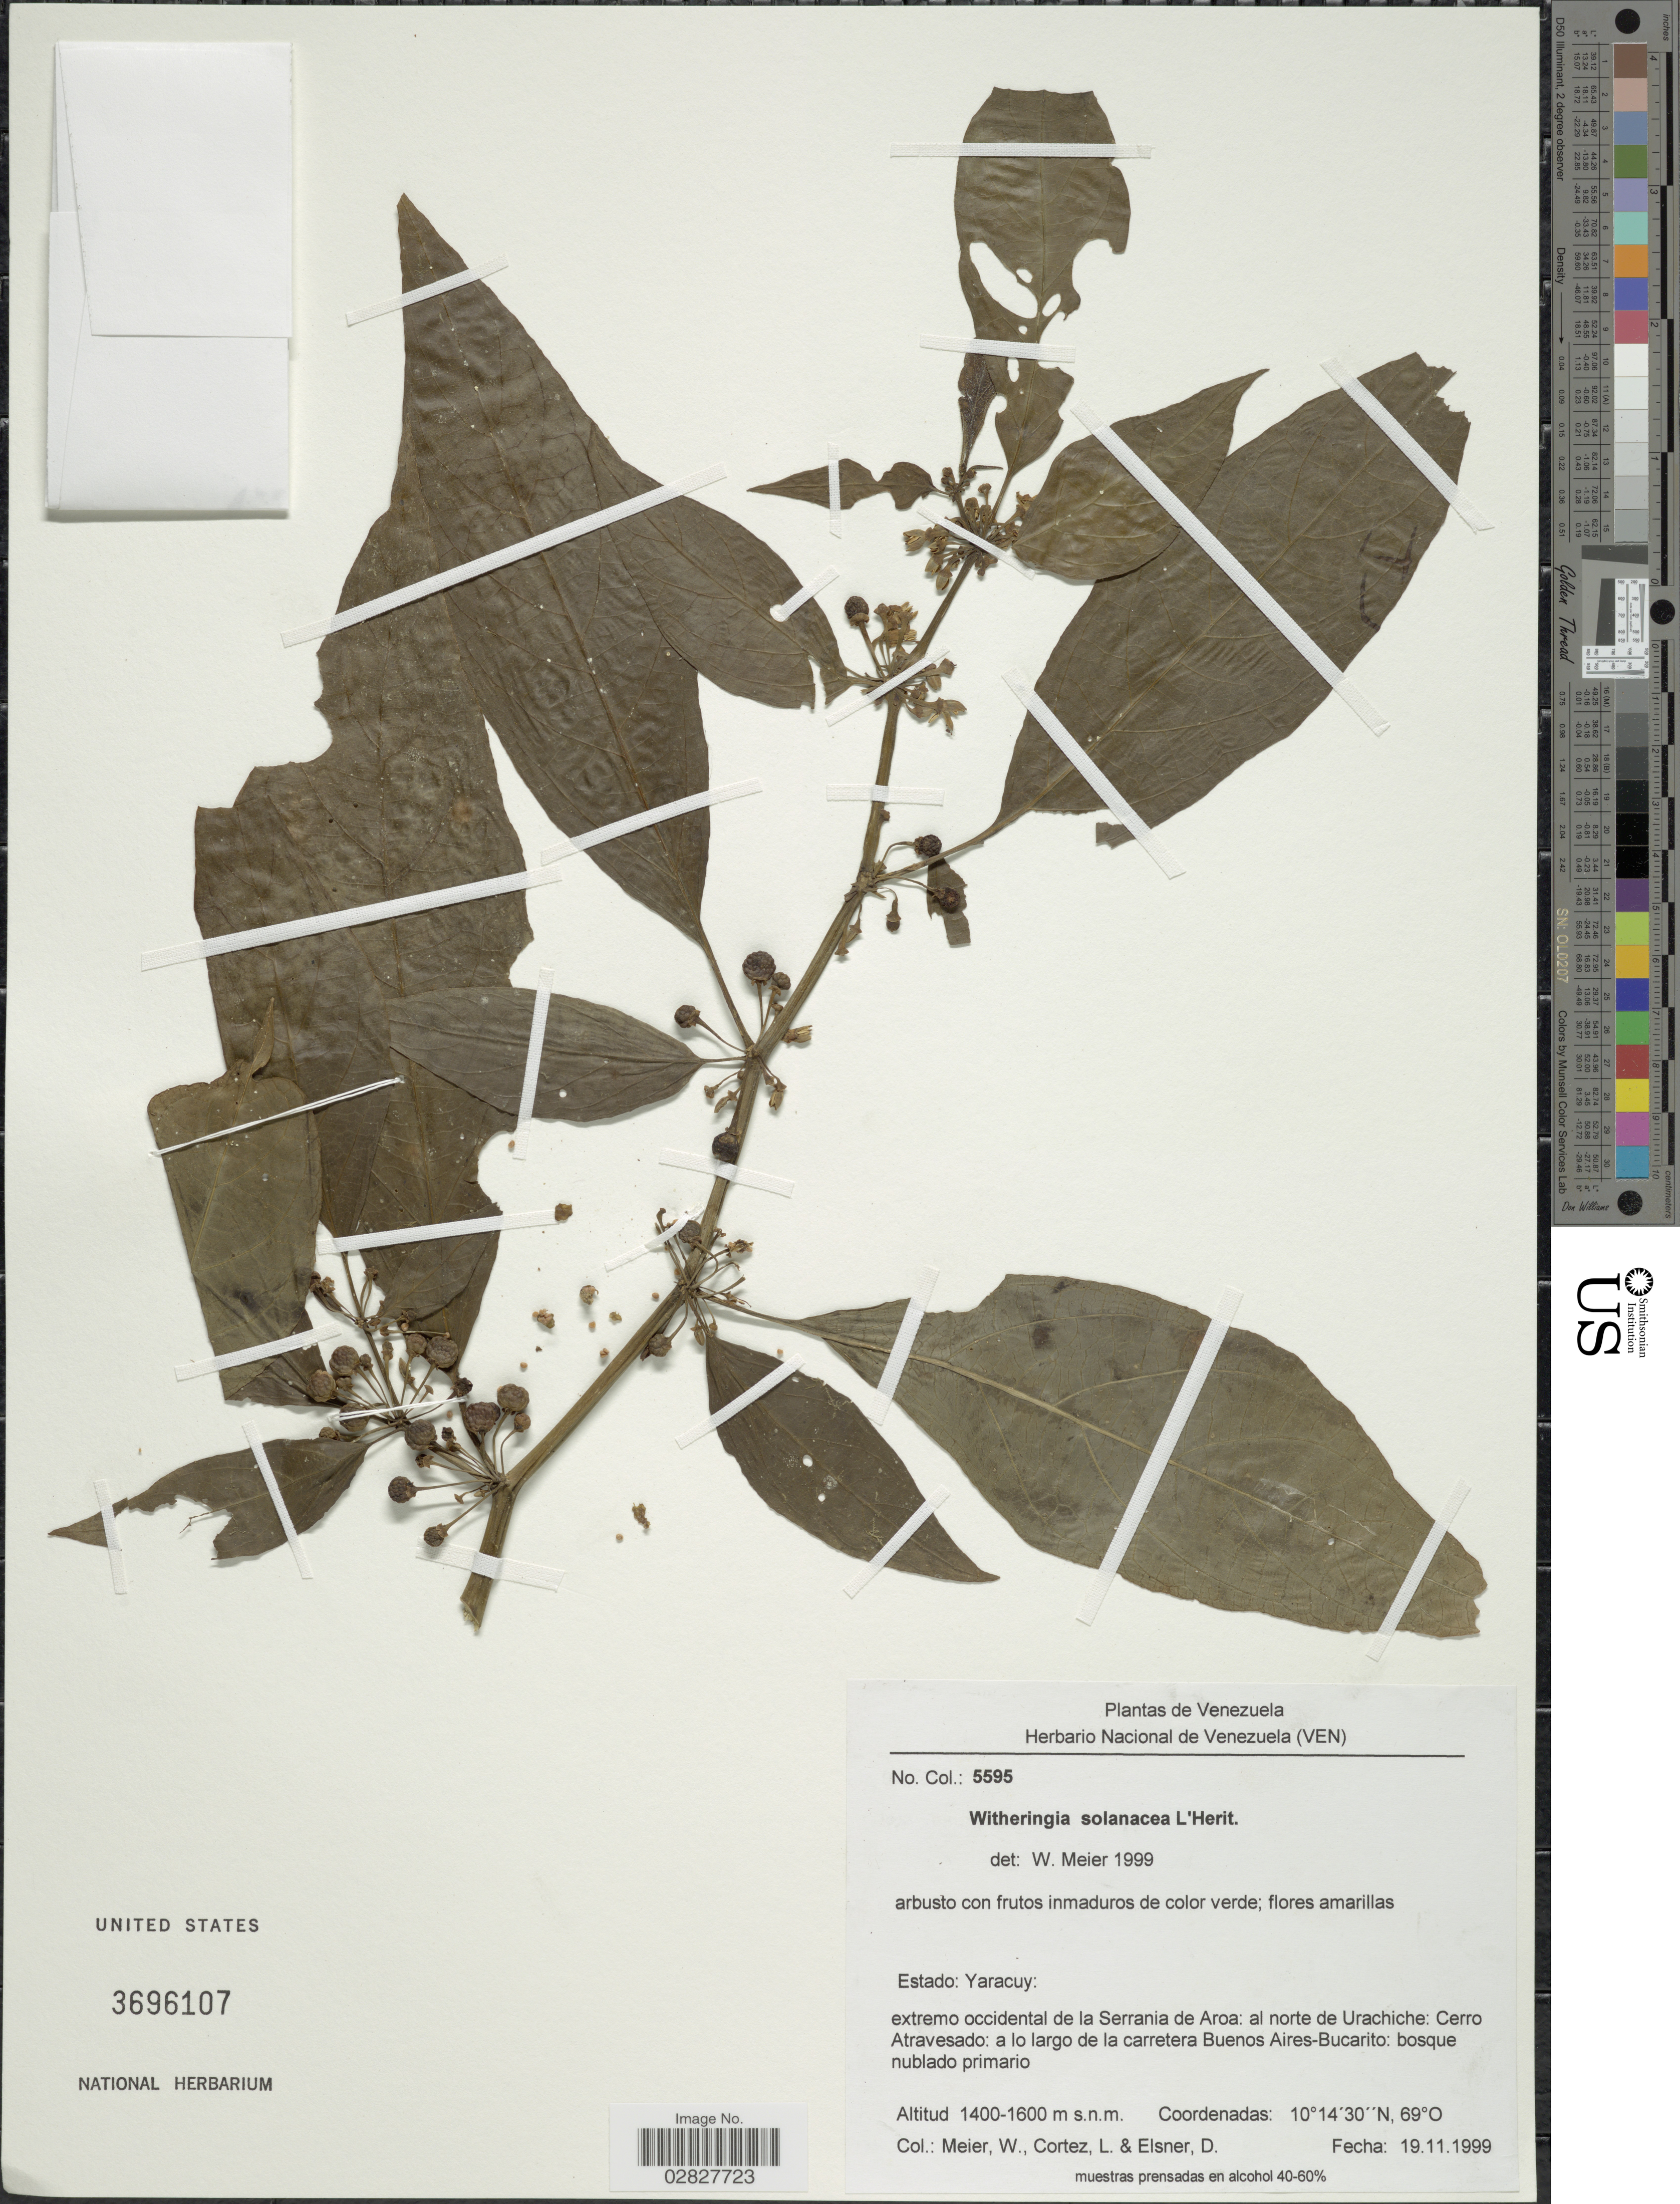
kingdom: Plantae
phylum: Tracheophyta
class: Magnoliopsida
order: Solanales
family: Solanaceae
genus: Witheringia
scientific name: Witheringia solanacea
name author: L'Hér.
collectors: W. Meier, L. Cortéz & D. Elsner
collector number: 5595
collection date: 1999-11-19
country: Venezuela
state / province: Yaracuy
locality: Extremo occidental de la Serrania de Aroa: al norte de Urachiche: Cerro Atravesado: a lo largo de la carretera Buenos Aires-Bucarito: bosque nublado primario.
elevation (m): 1400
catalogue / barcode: US 3696107